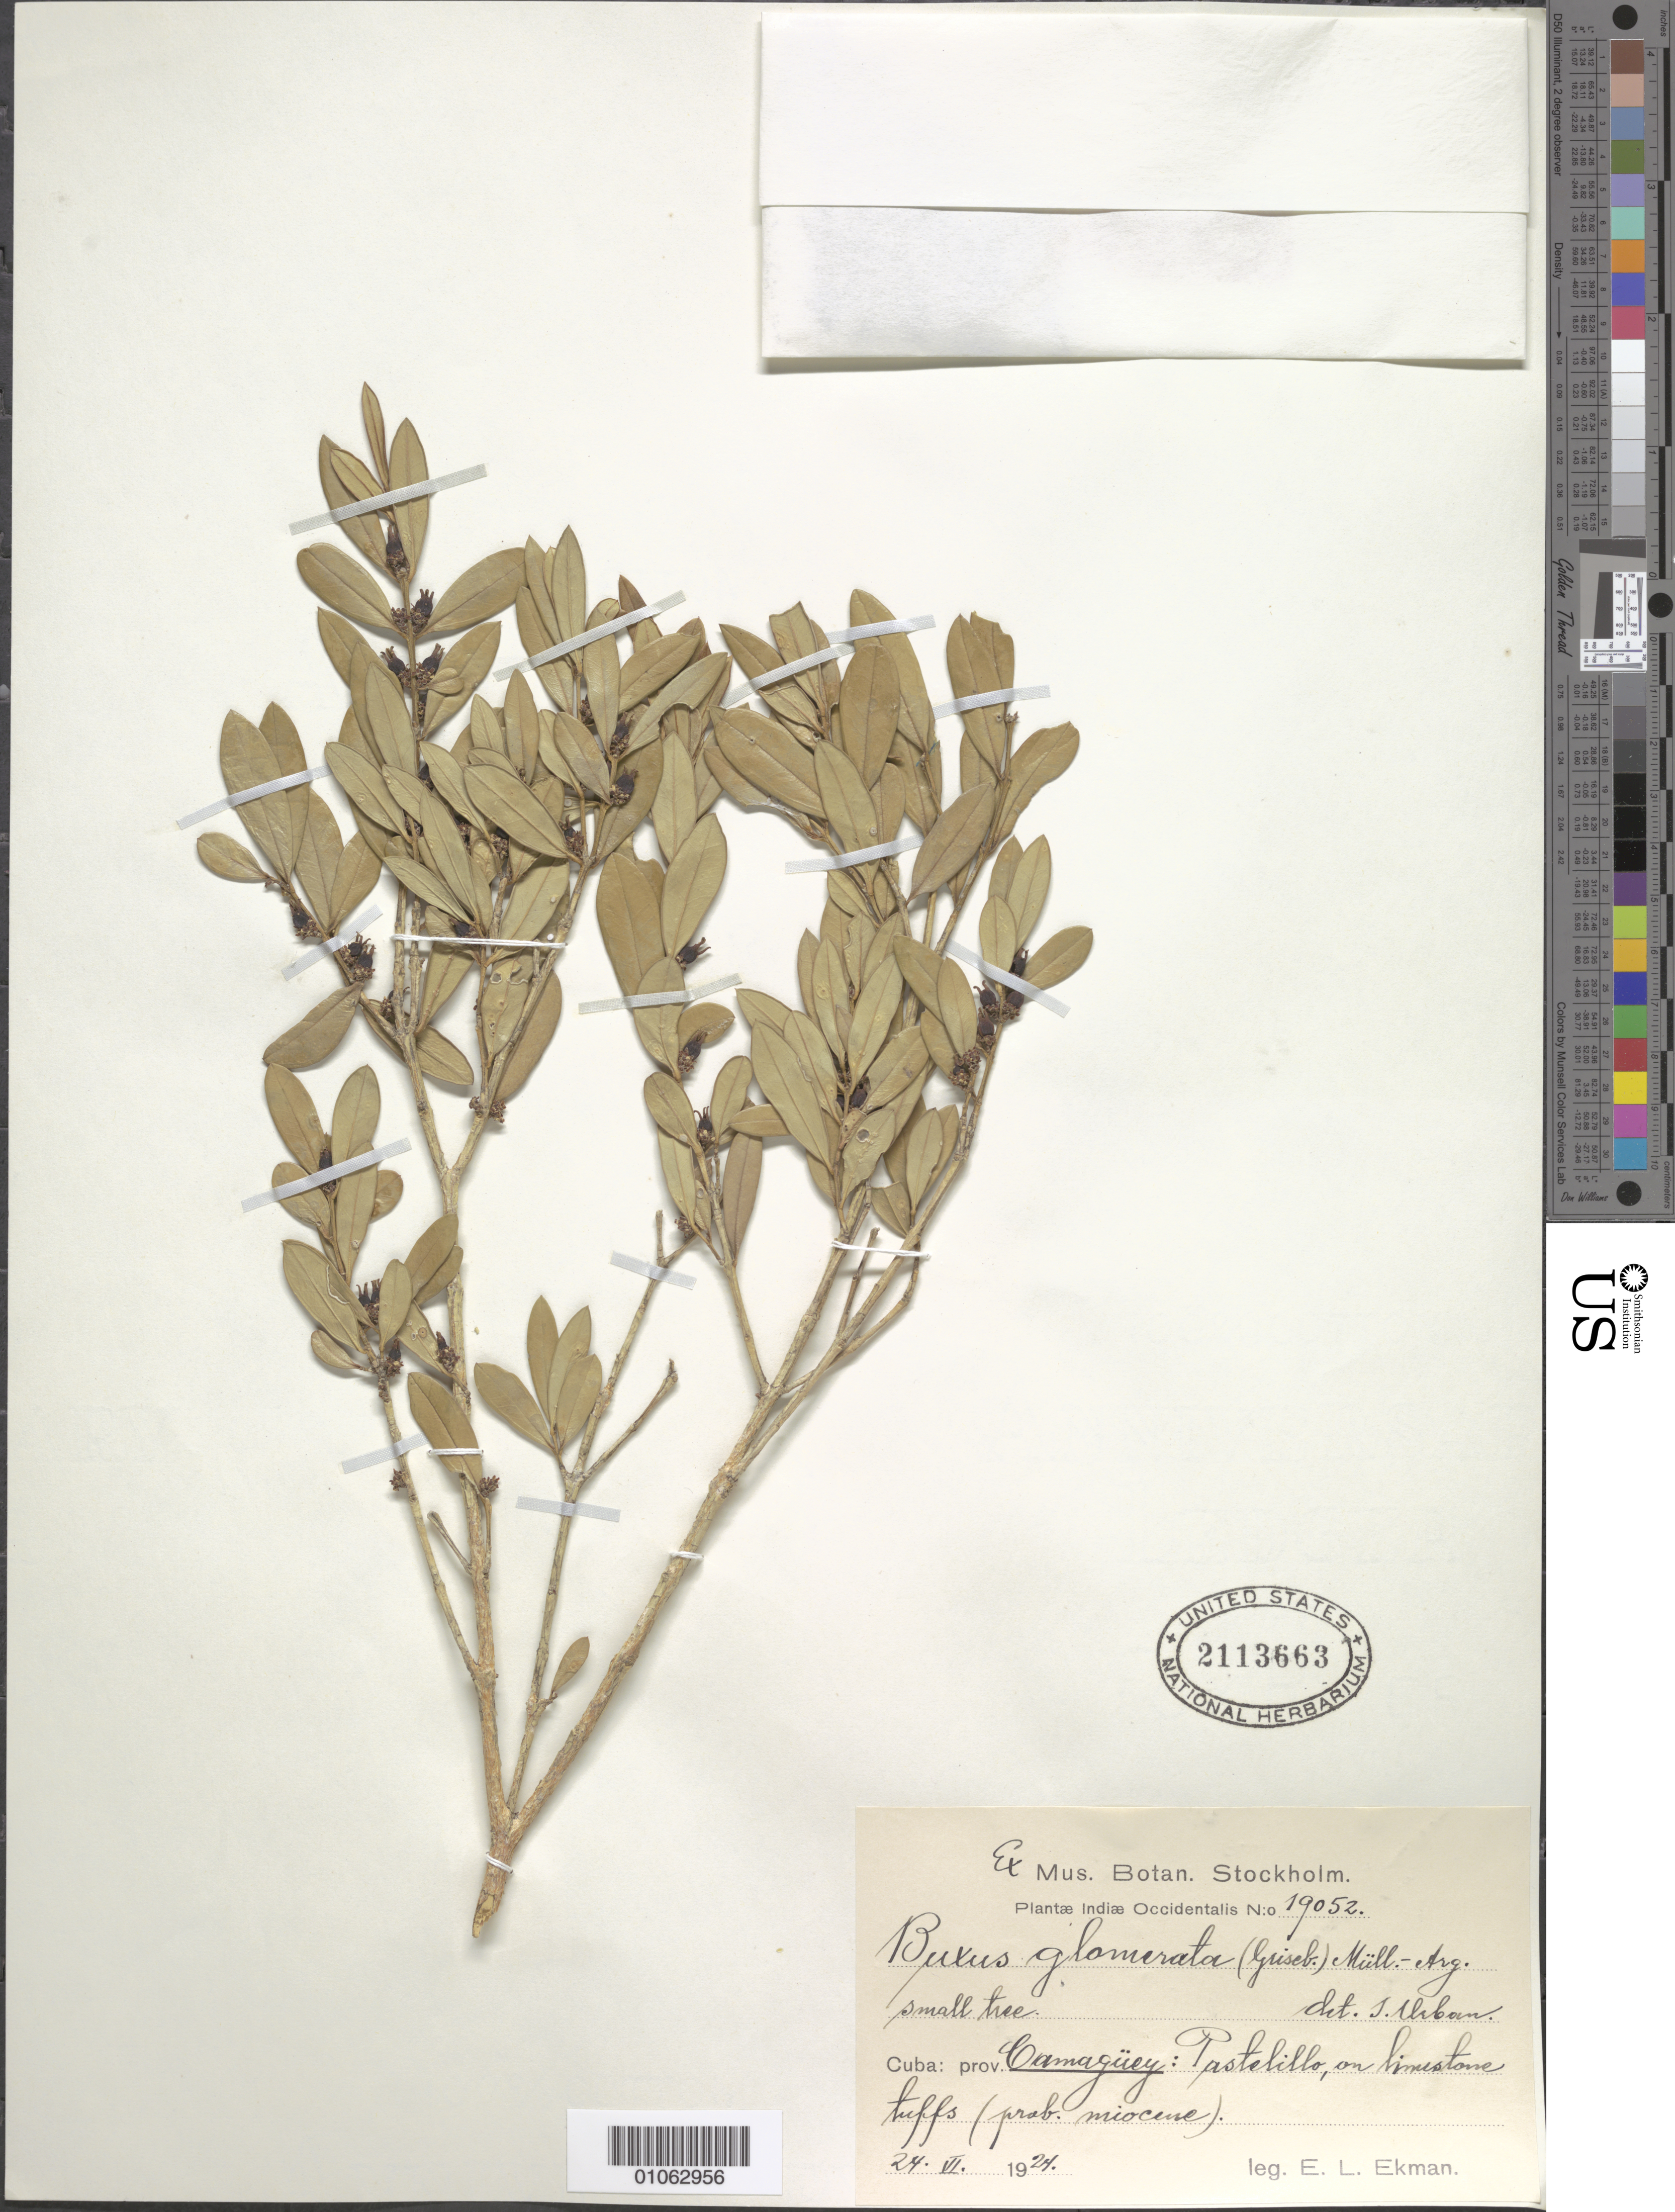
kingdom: Plantae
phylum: Tracheophyta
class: Magnoliopsida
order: Buxales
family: Buxaceae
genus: Buxus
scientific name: Buxus glomerata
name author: (Griseb.) Müll. Arg.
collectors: E. L. Ekman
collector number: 19052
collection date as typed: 24 Jun 1924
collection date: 1924-06-24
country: Cuba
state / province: Camagüey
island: Cuba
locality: Pastelillo on limestone (prov mioceno)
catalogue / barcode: US 2113663